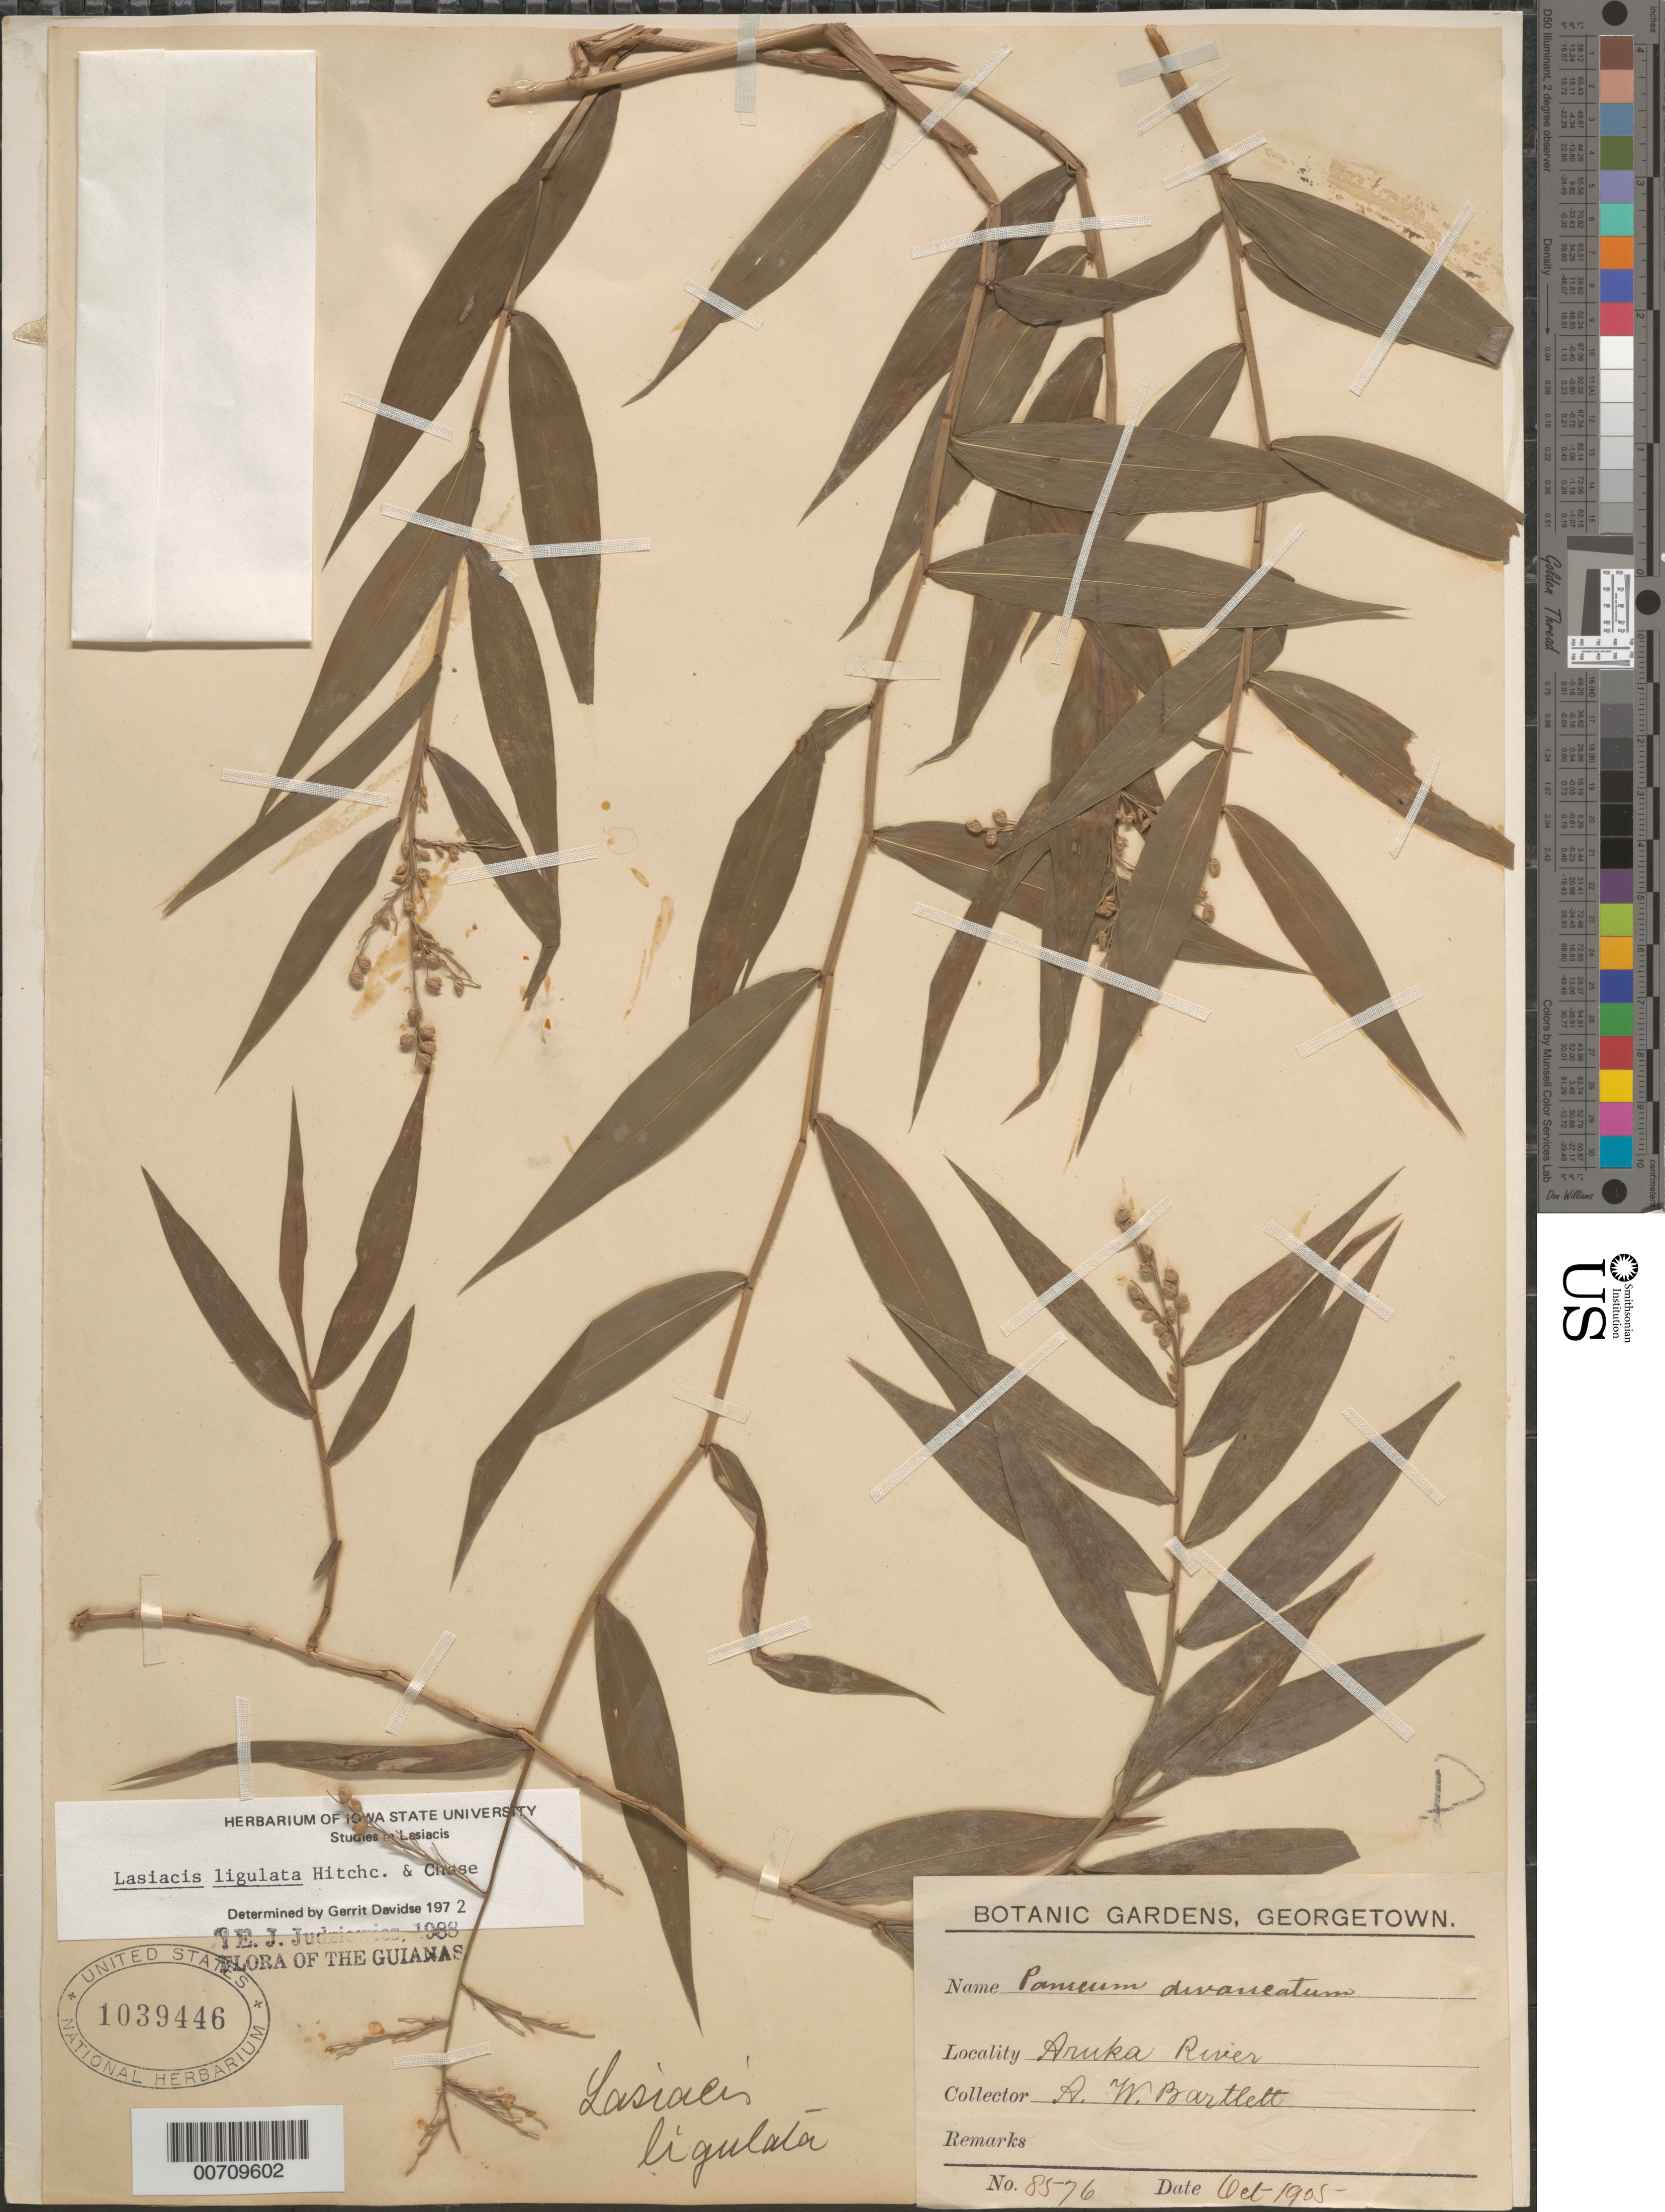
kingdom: Plantae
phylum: Tracheophyta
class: Liliopsida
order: Poales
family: Poaceae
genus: Lasiacis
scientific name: Lasiacis ligulata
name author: Hitchc. & Chase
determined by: Davidse, Gerrit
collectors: A. W. Bartlett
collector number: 8576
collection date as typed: Oct-05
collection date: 2005-10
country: Guyana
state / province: Barima-Waini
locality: Aruka River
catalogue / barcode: US 1039446